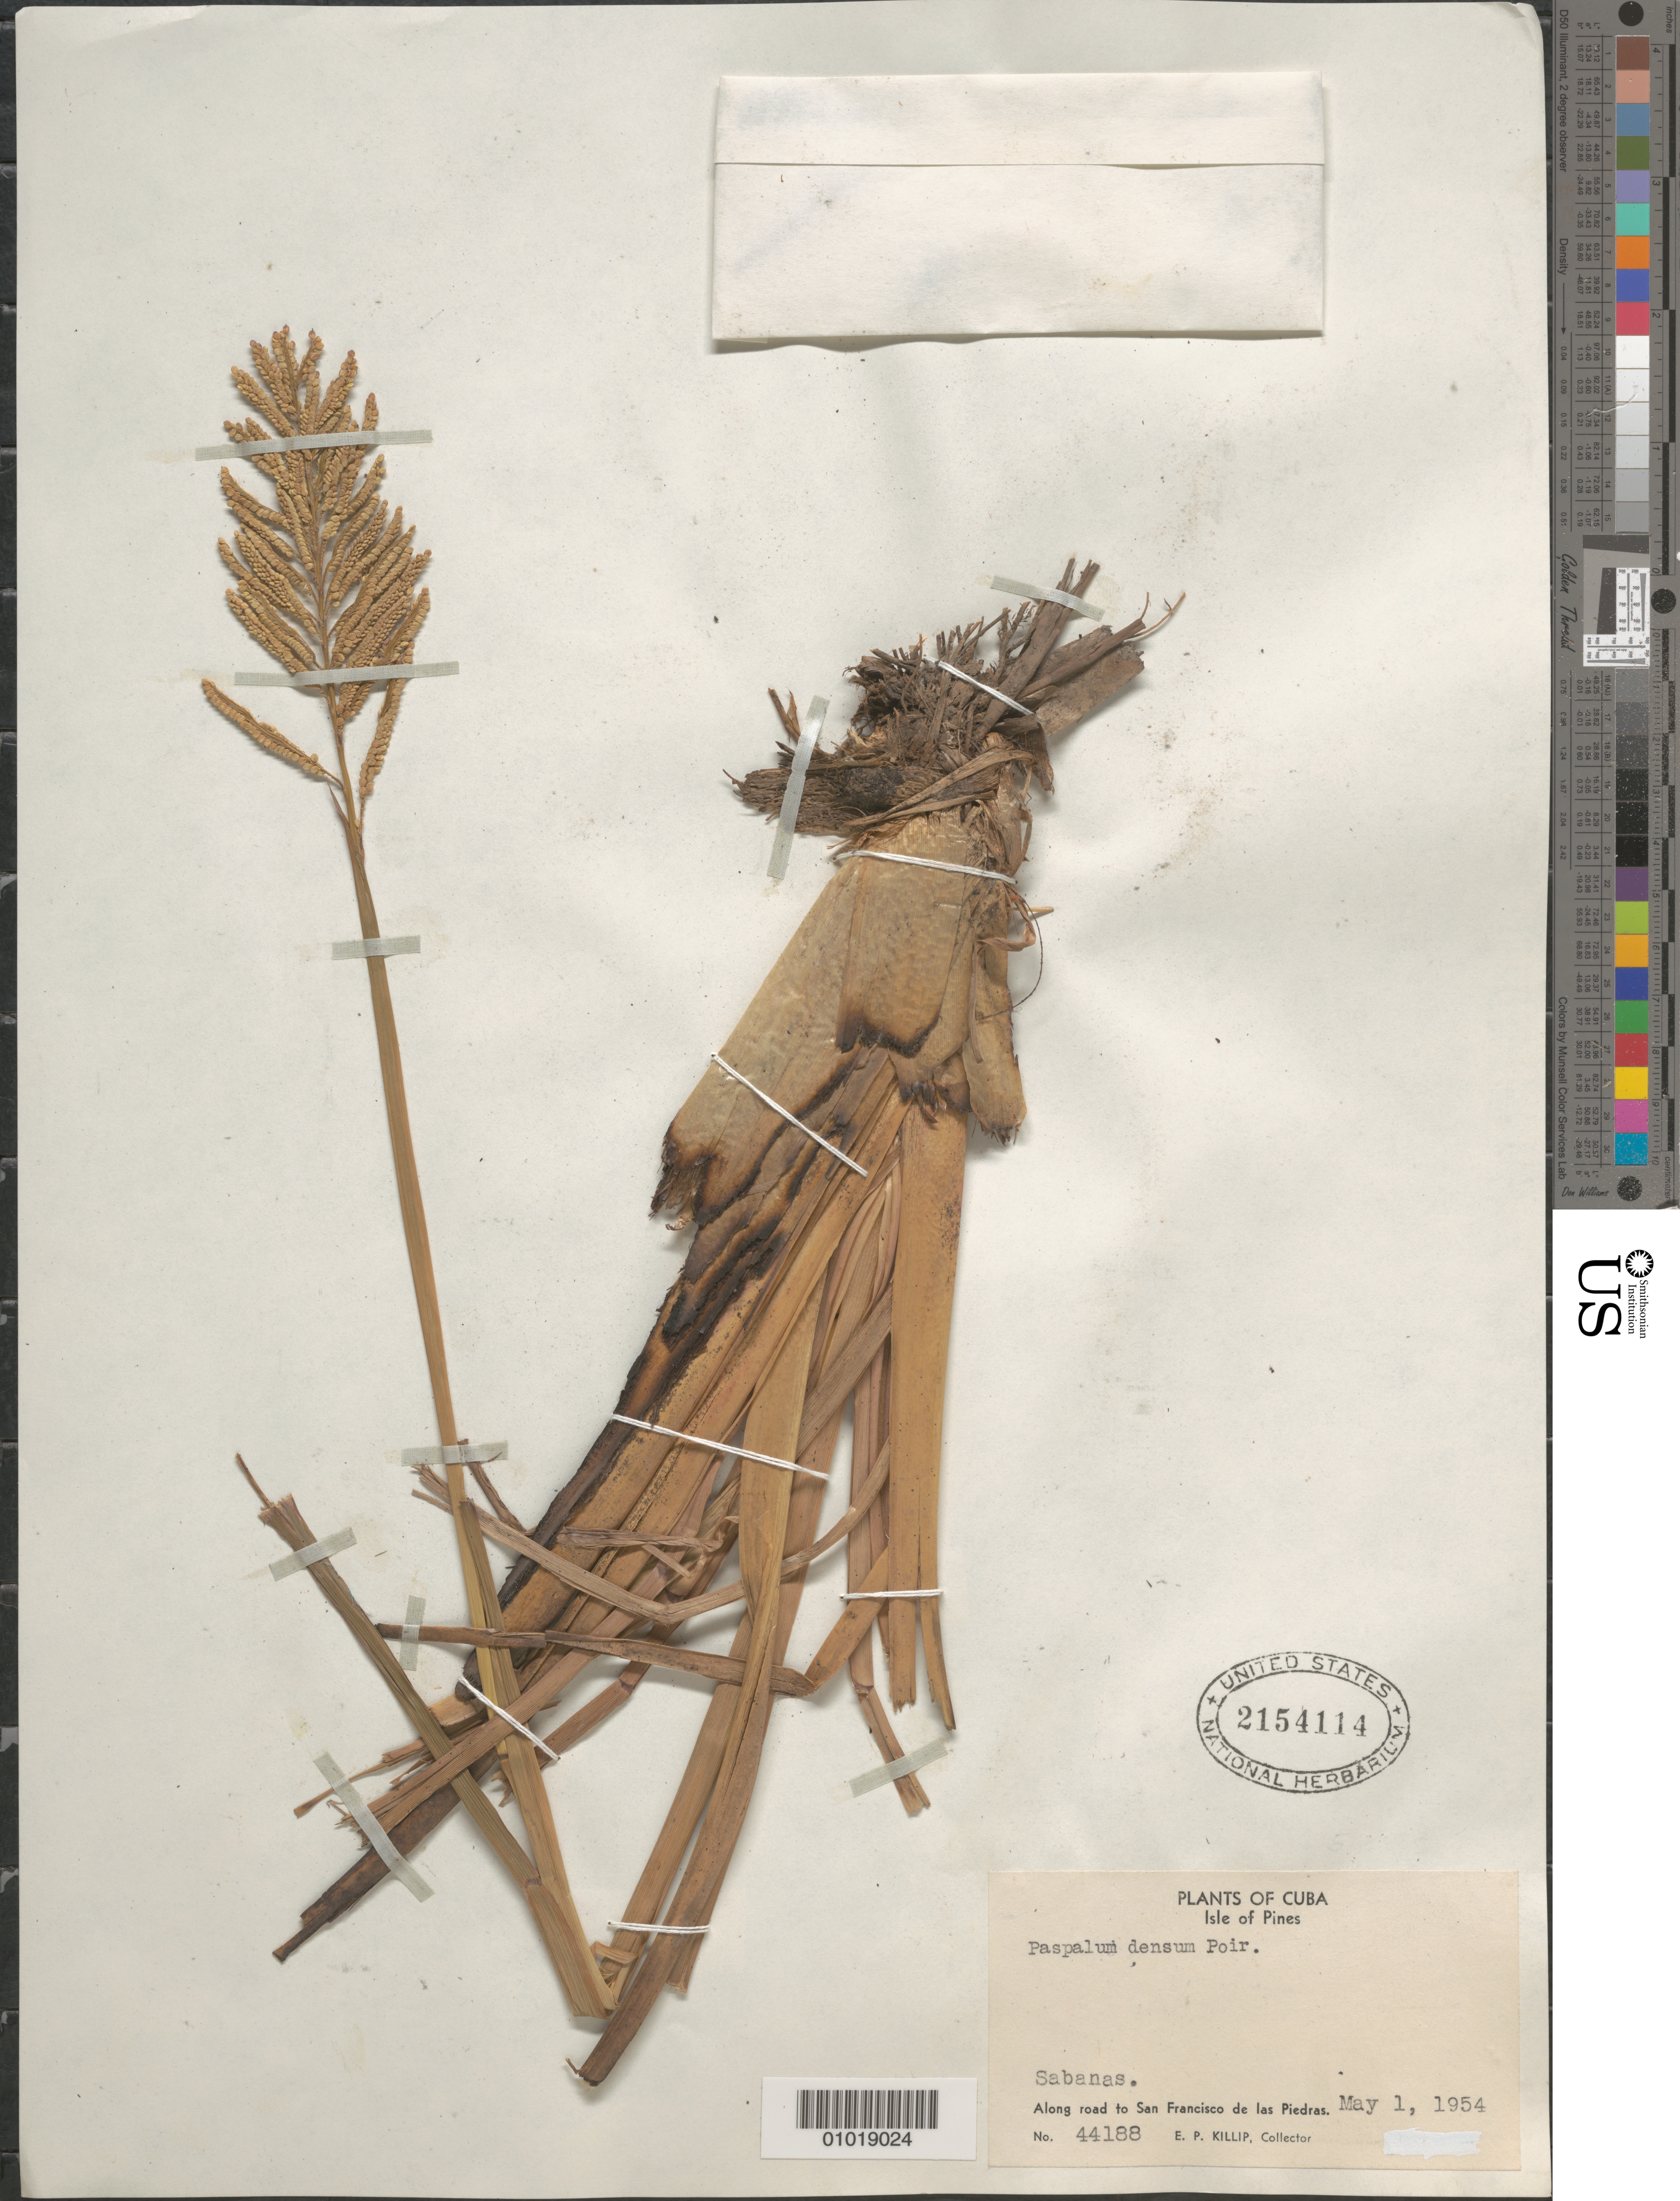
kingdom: Plantae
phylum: Tracheophyta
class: Liliopsida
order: Poales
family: Poaceae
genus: Paspalum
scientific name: Paspalum densum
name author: Poir.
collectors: E. P. Killip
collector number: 44188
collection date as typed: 01 May 1954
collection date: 1954-05-01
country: Cuba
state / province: Isla de la Juventud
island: Isla de la Juventud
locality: Sabanas, along rd to San Francisco de las Piedras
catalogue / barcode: US 2154114